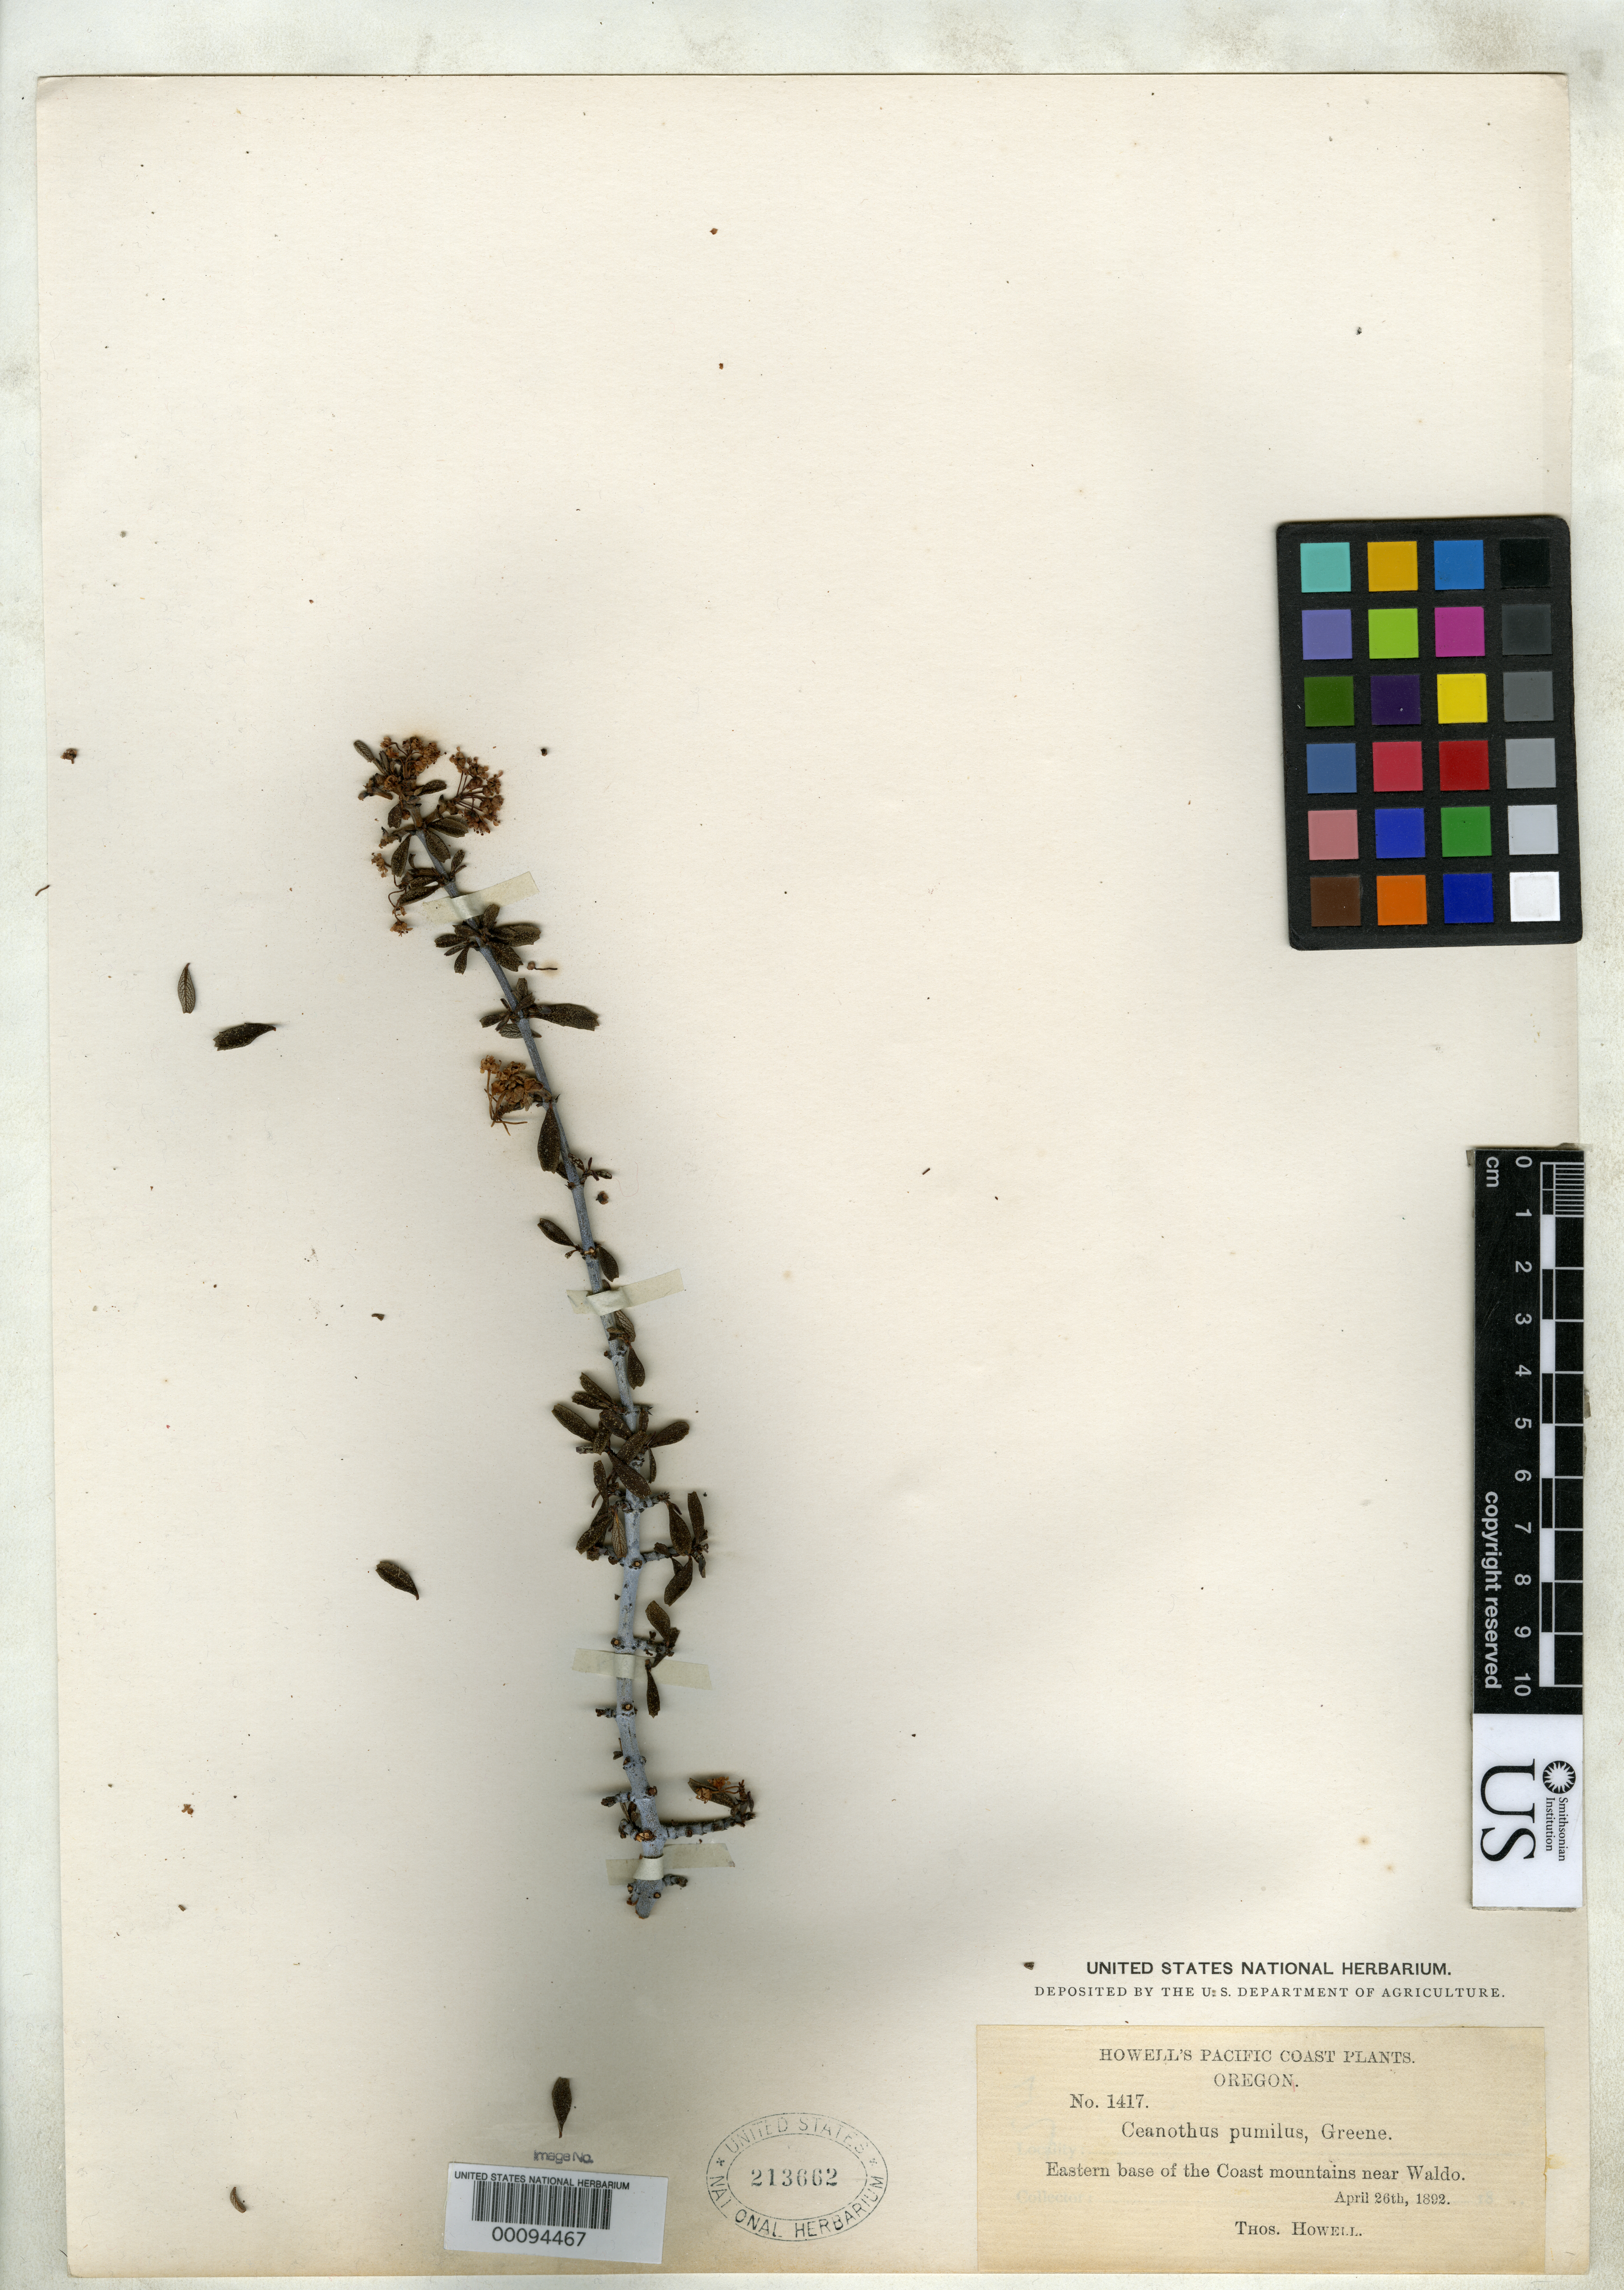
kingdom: Plantae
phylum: Tracheophyta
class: Magnoliopsida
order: Rosales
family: Rhamnaceae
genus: Ceanothus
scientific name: Ceanothus pumilus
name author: Greene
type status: Type Collection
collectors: T. Howell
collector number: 1417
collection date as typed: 26 Apr 1892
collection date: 1892-04-26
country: United States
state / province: Oregon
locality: Waldo.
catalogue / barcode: US 213662